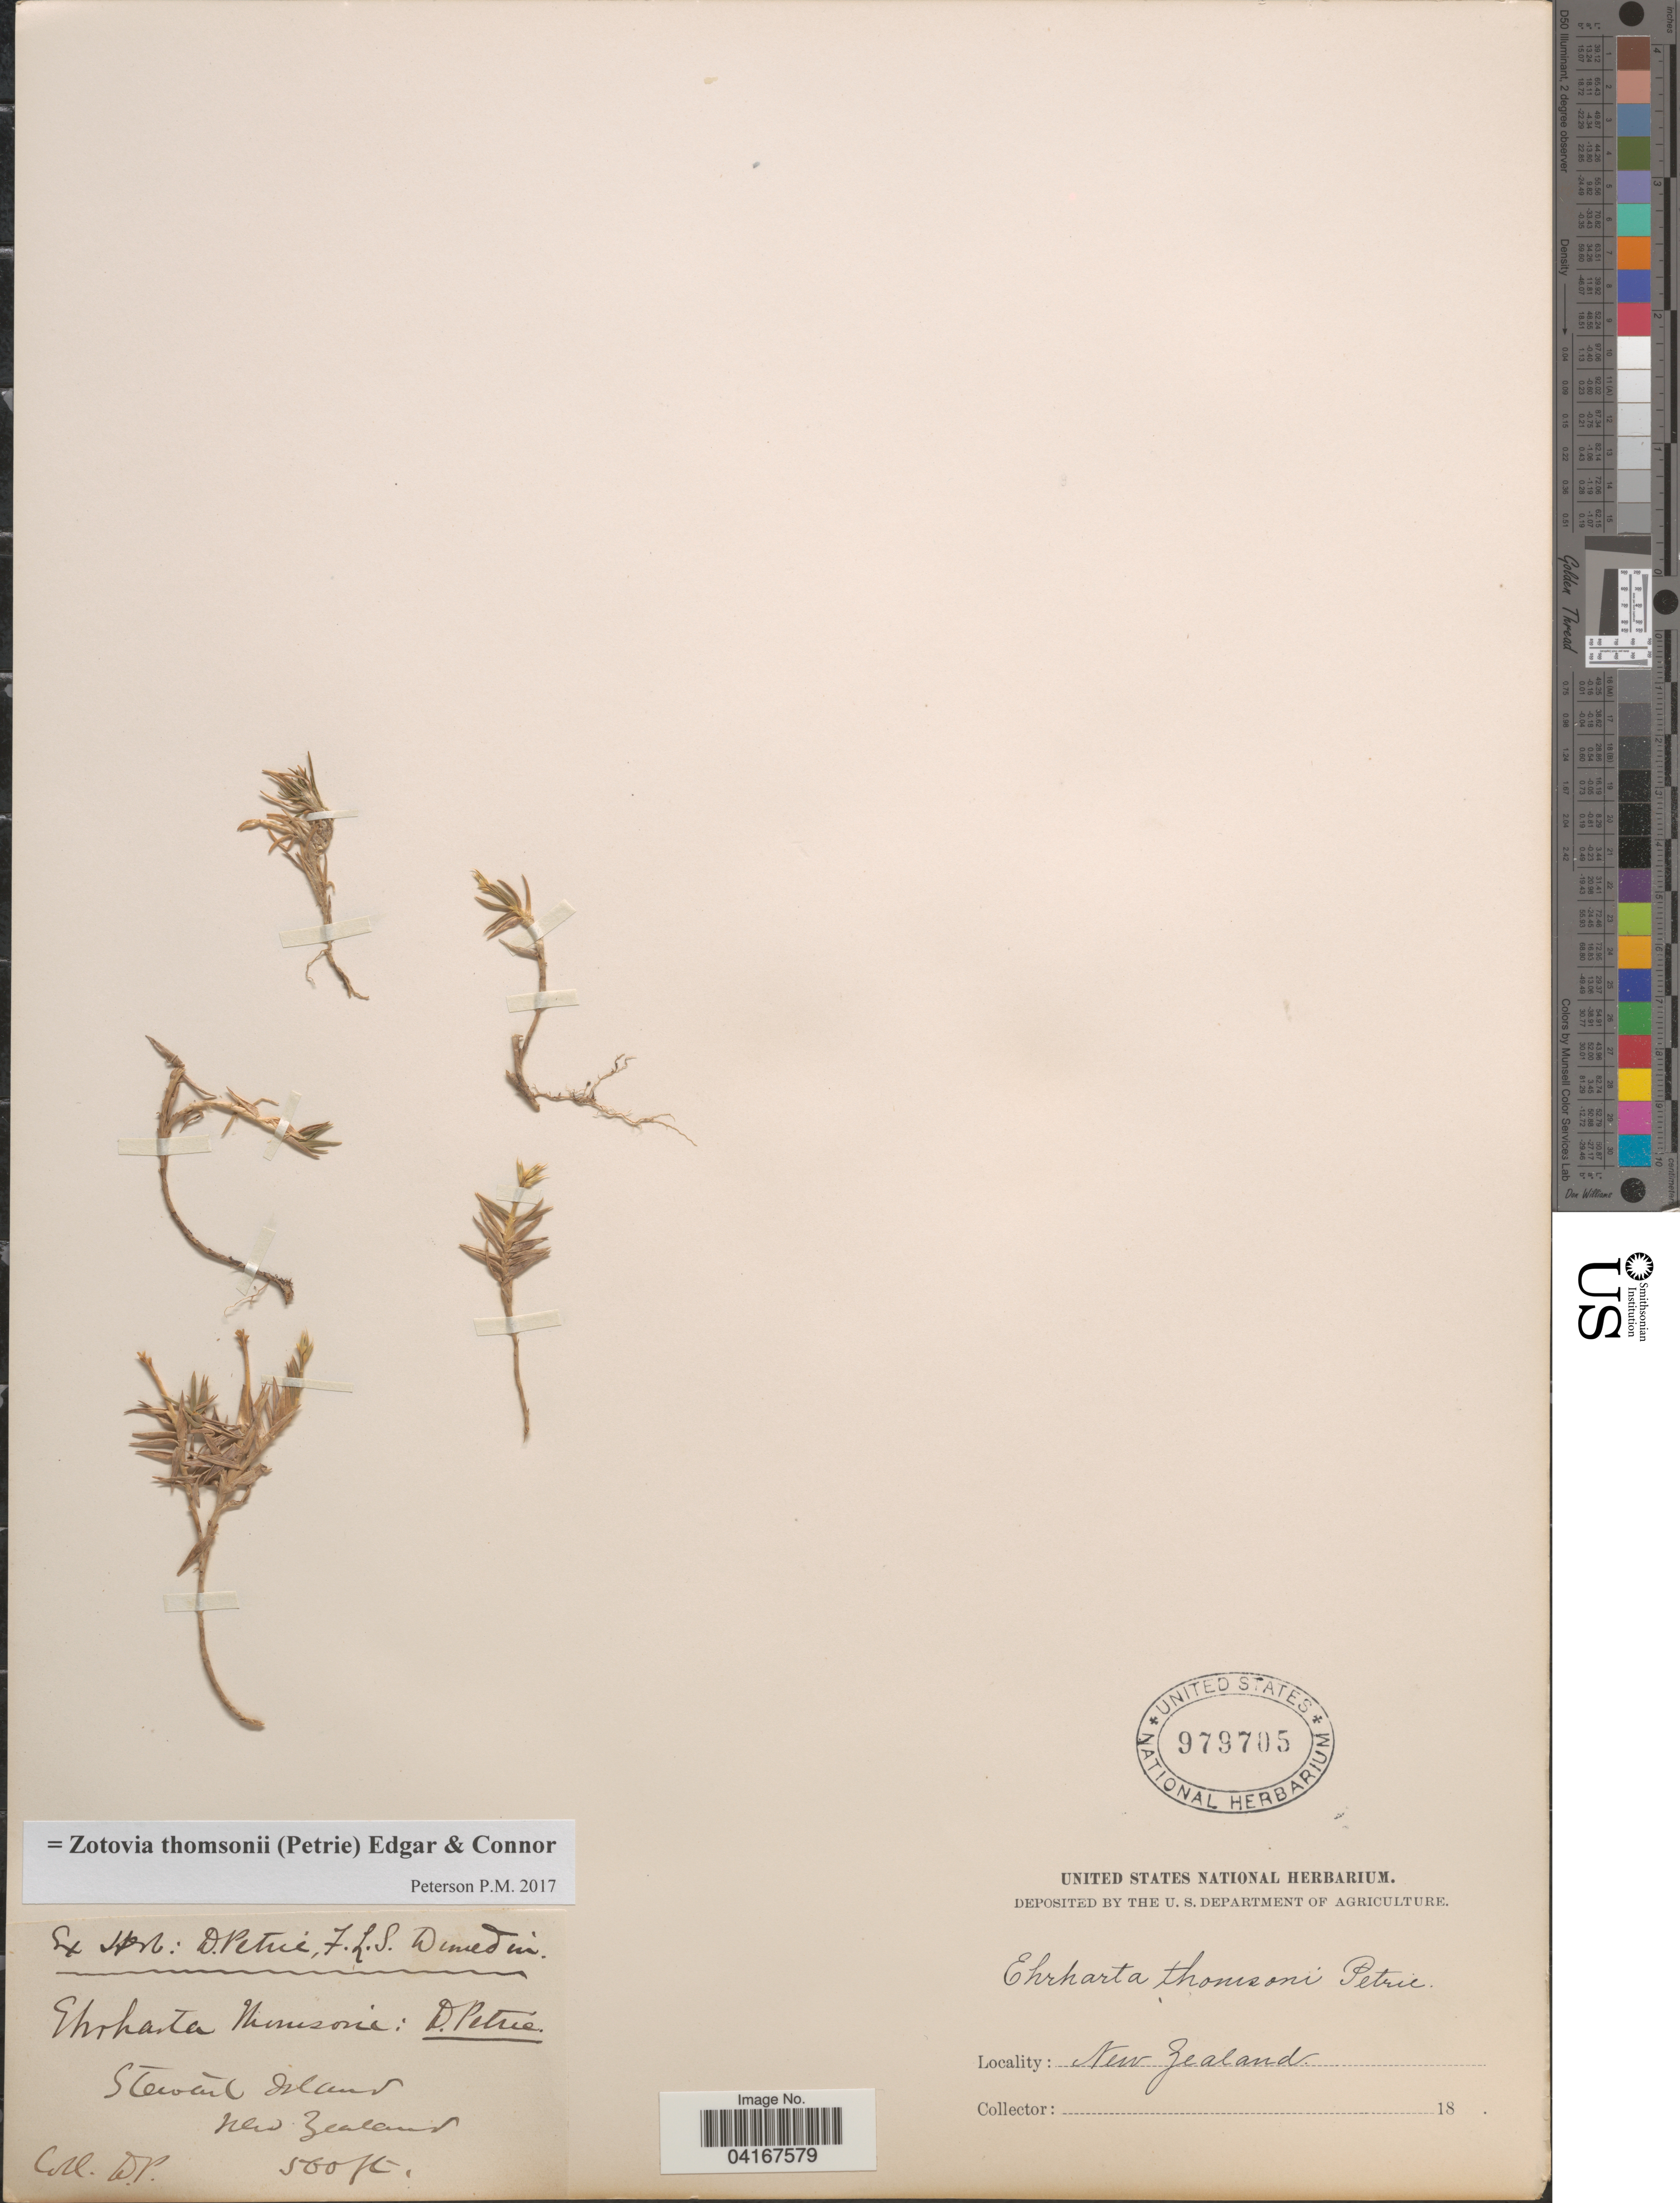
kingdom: Plantae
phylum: Tracheophyta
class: Liliopsida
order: Poales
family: Poaceae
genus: Zotovia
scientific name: Zotovia thomsonii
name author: (Petrie) Edgar & Connor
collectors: D. Petrie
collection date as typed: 18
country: New Zealand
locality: Stewart Island.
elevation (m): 171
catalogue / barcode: US 979705